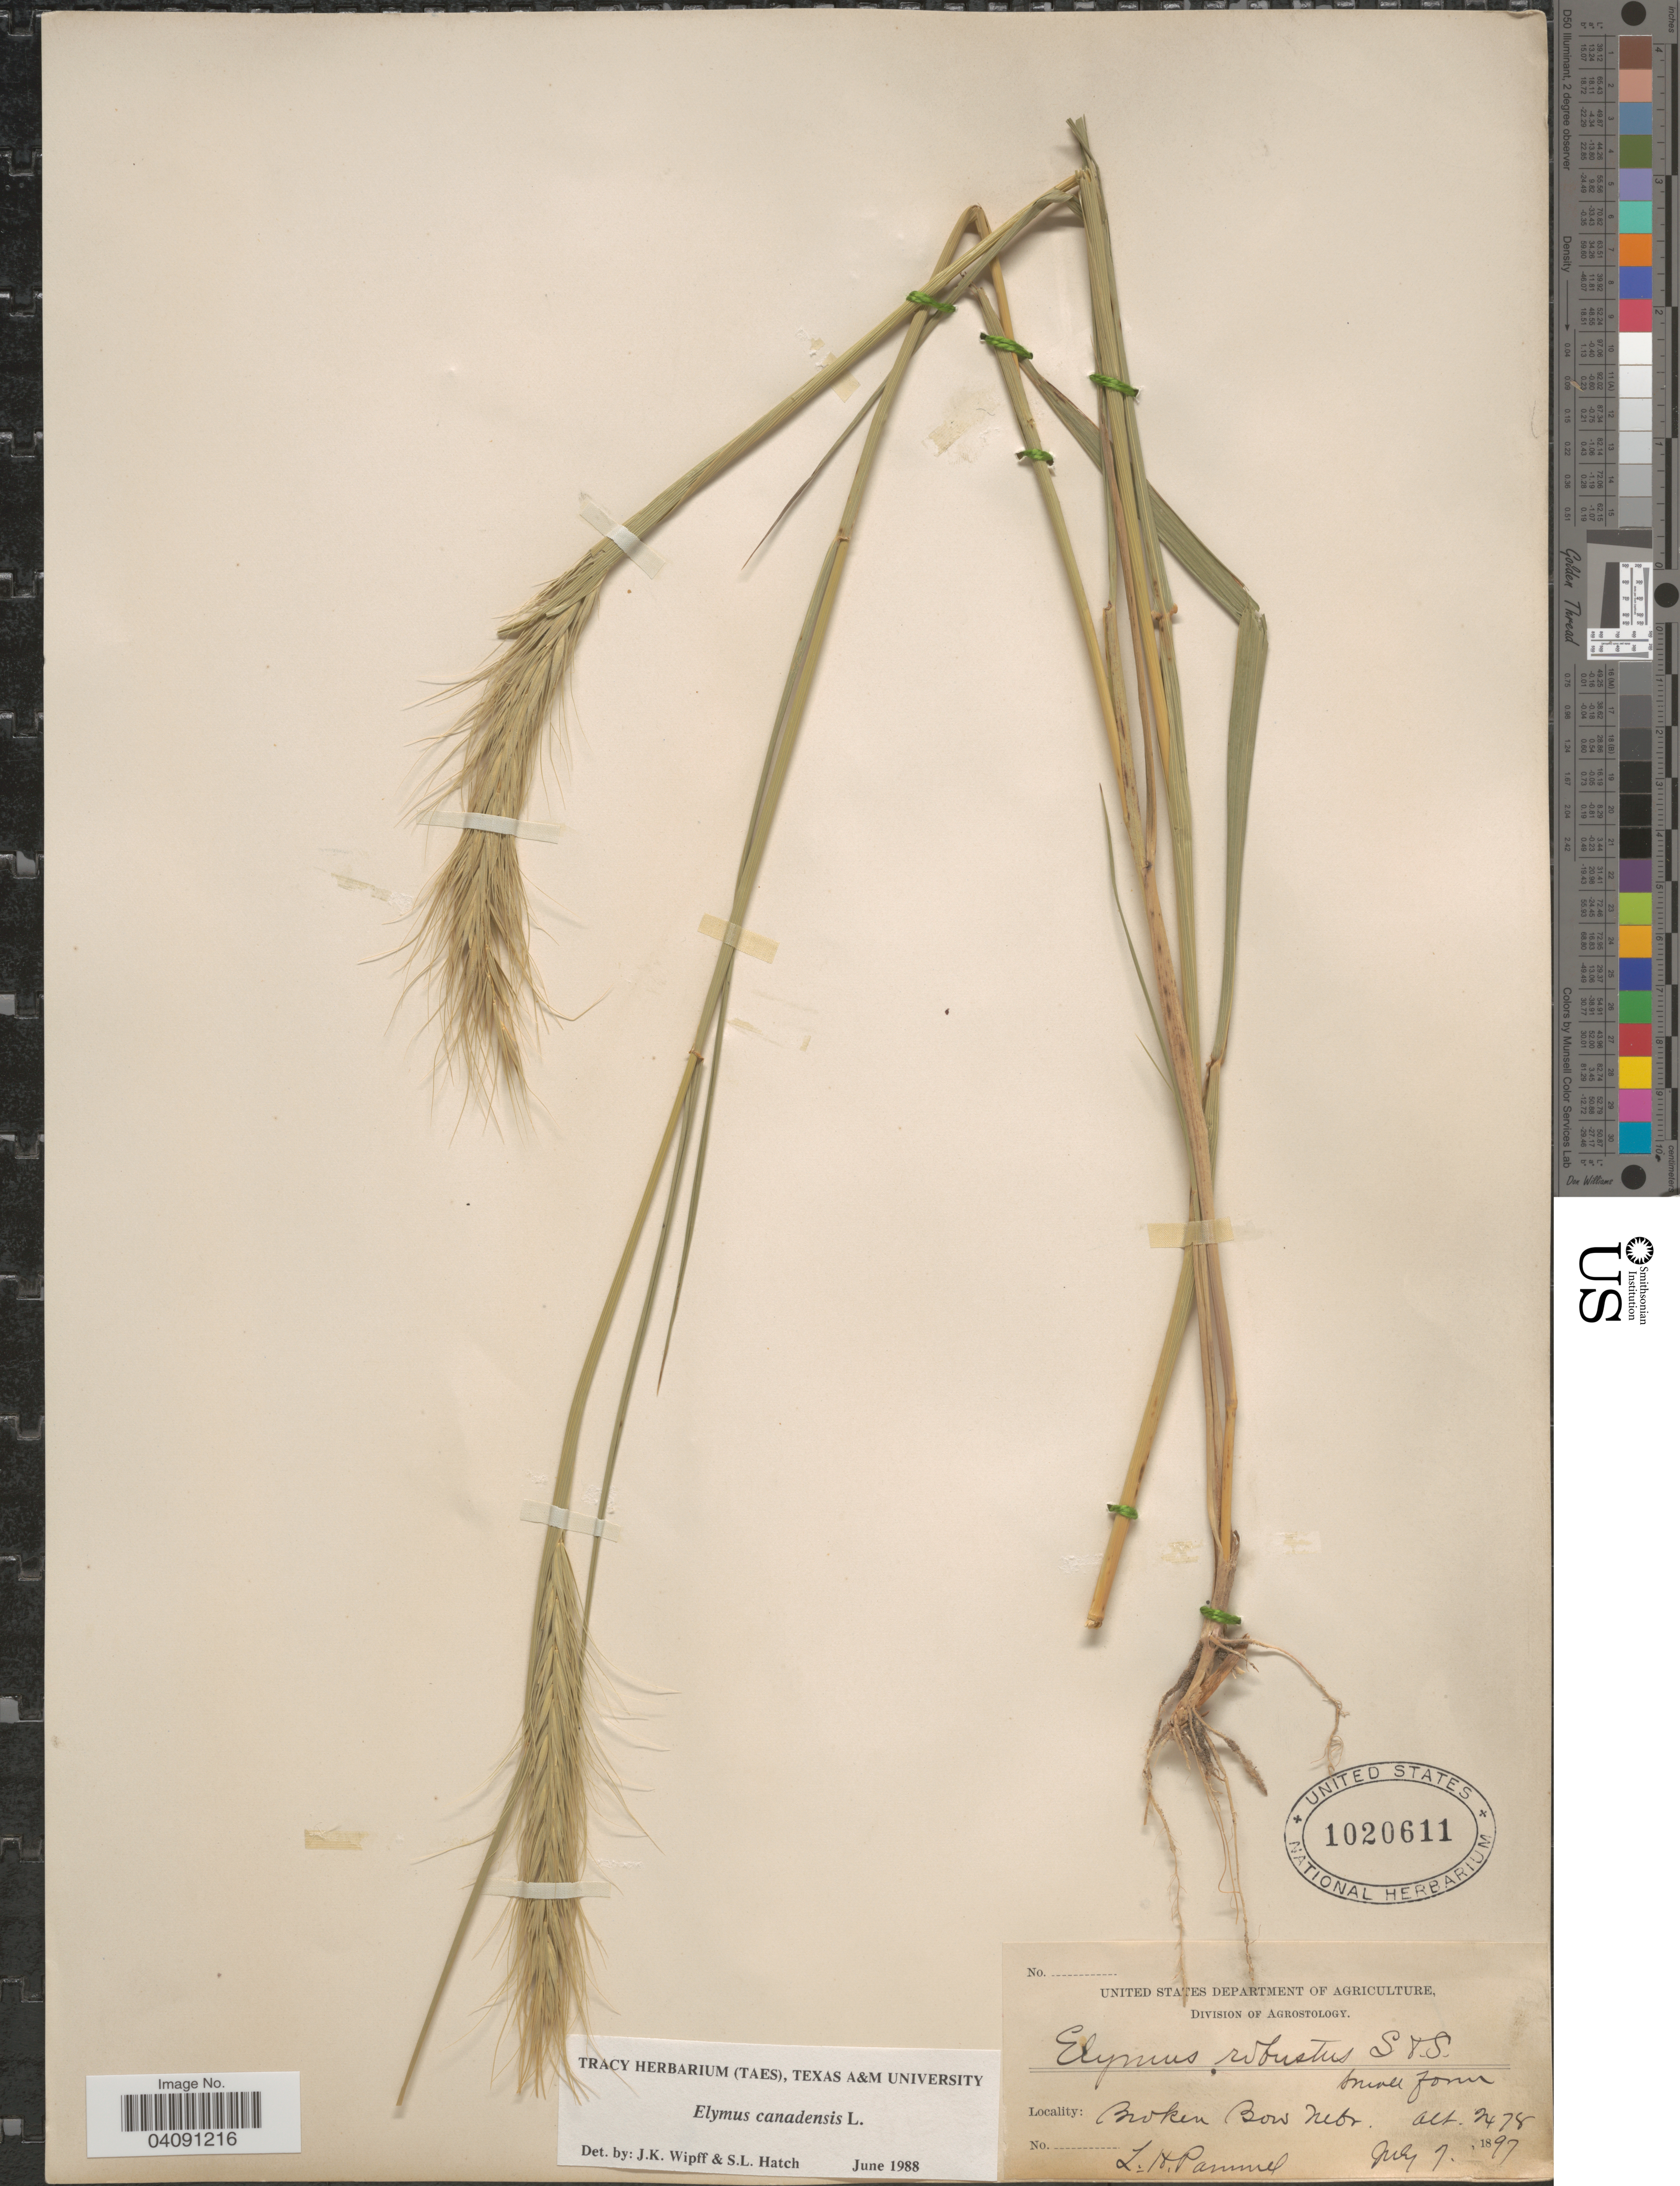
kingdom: Plantae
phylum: Tracheophyta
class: Liliopsida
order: Poales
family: Poaceae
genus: Elymus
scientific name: Elymus canadensis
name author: L.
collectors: L. Pammel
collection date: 1897-07-07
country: United States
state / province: Nebraska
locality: Broken Bow.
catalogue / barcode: US 1020611